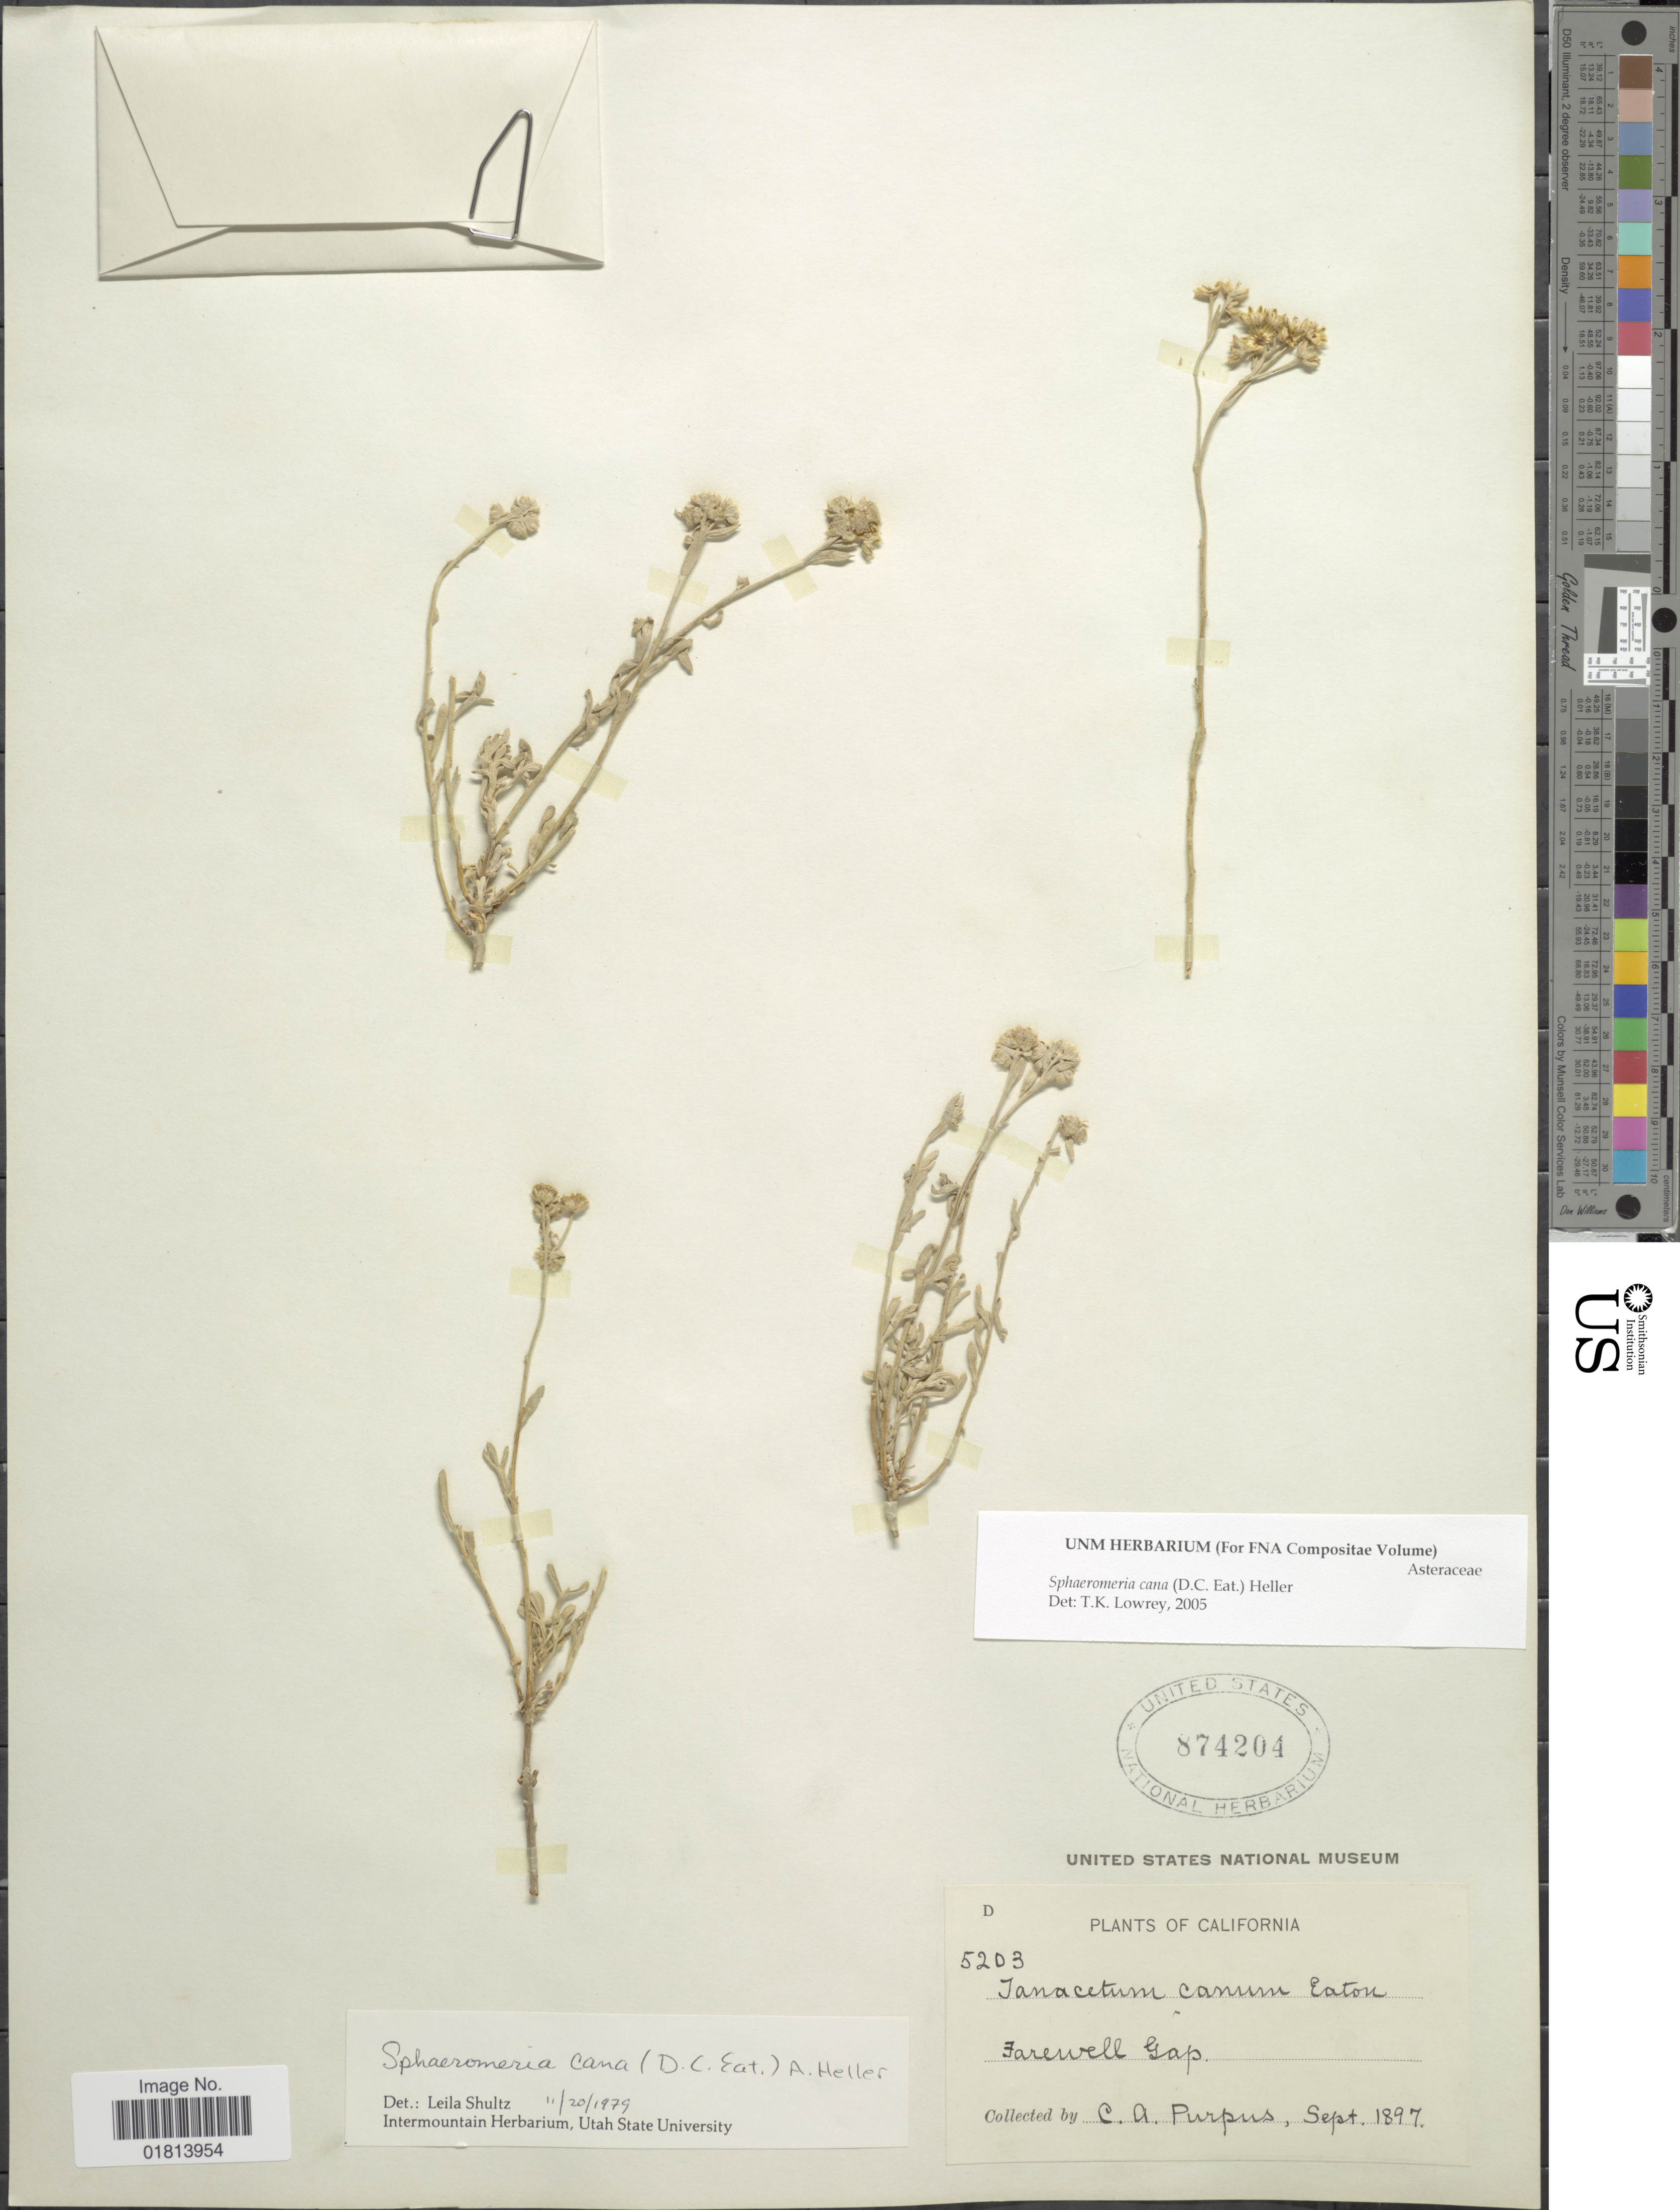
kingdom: Plantae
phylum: Tracheophyta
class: Magnoliopsida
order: Asterales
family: Asteraceae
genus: Sphaeromeria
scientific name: Sphaeromeria cana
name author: (D.C. Eaton) A. Heller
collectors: C. A. Purpus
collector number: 5203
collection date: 1897-09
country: United States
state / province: California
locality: Farewell Gap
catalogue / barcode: US 874204